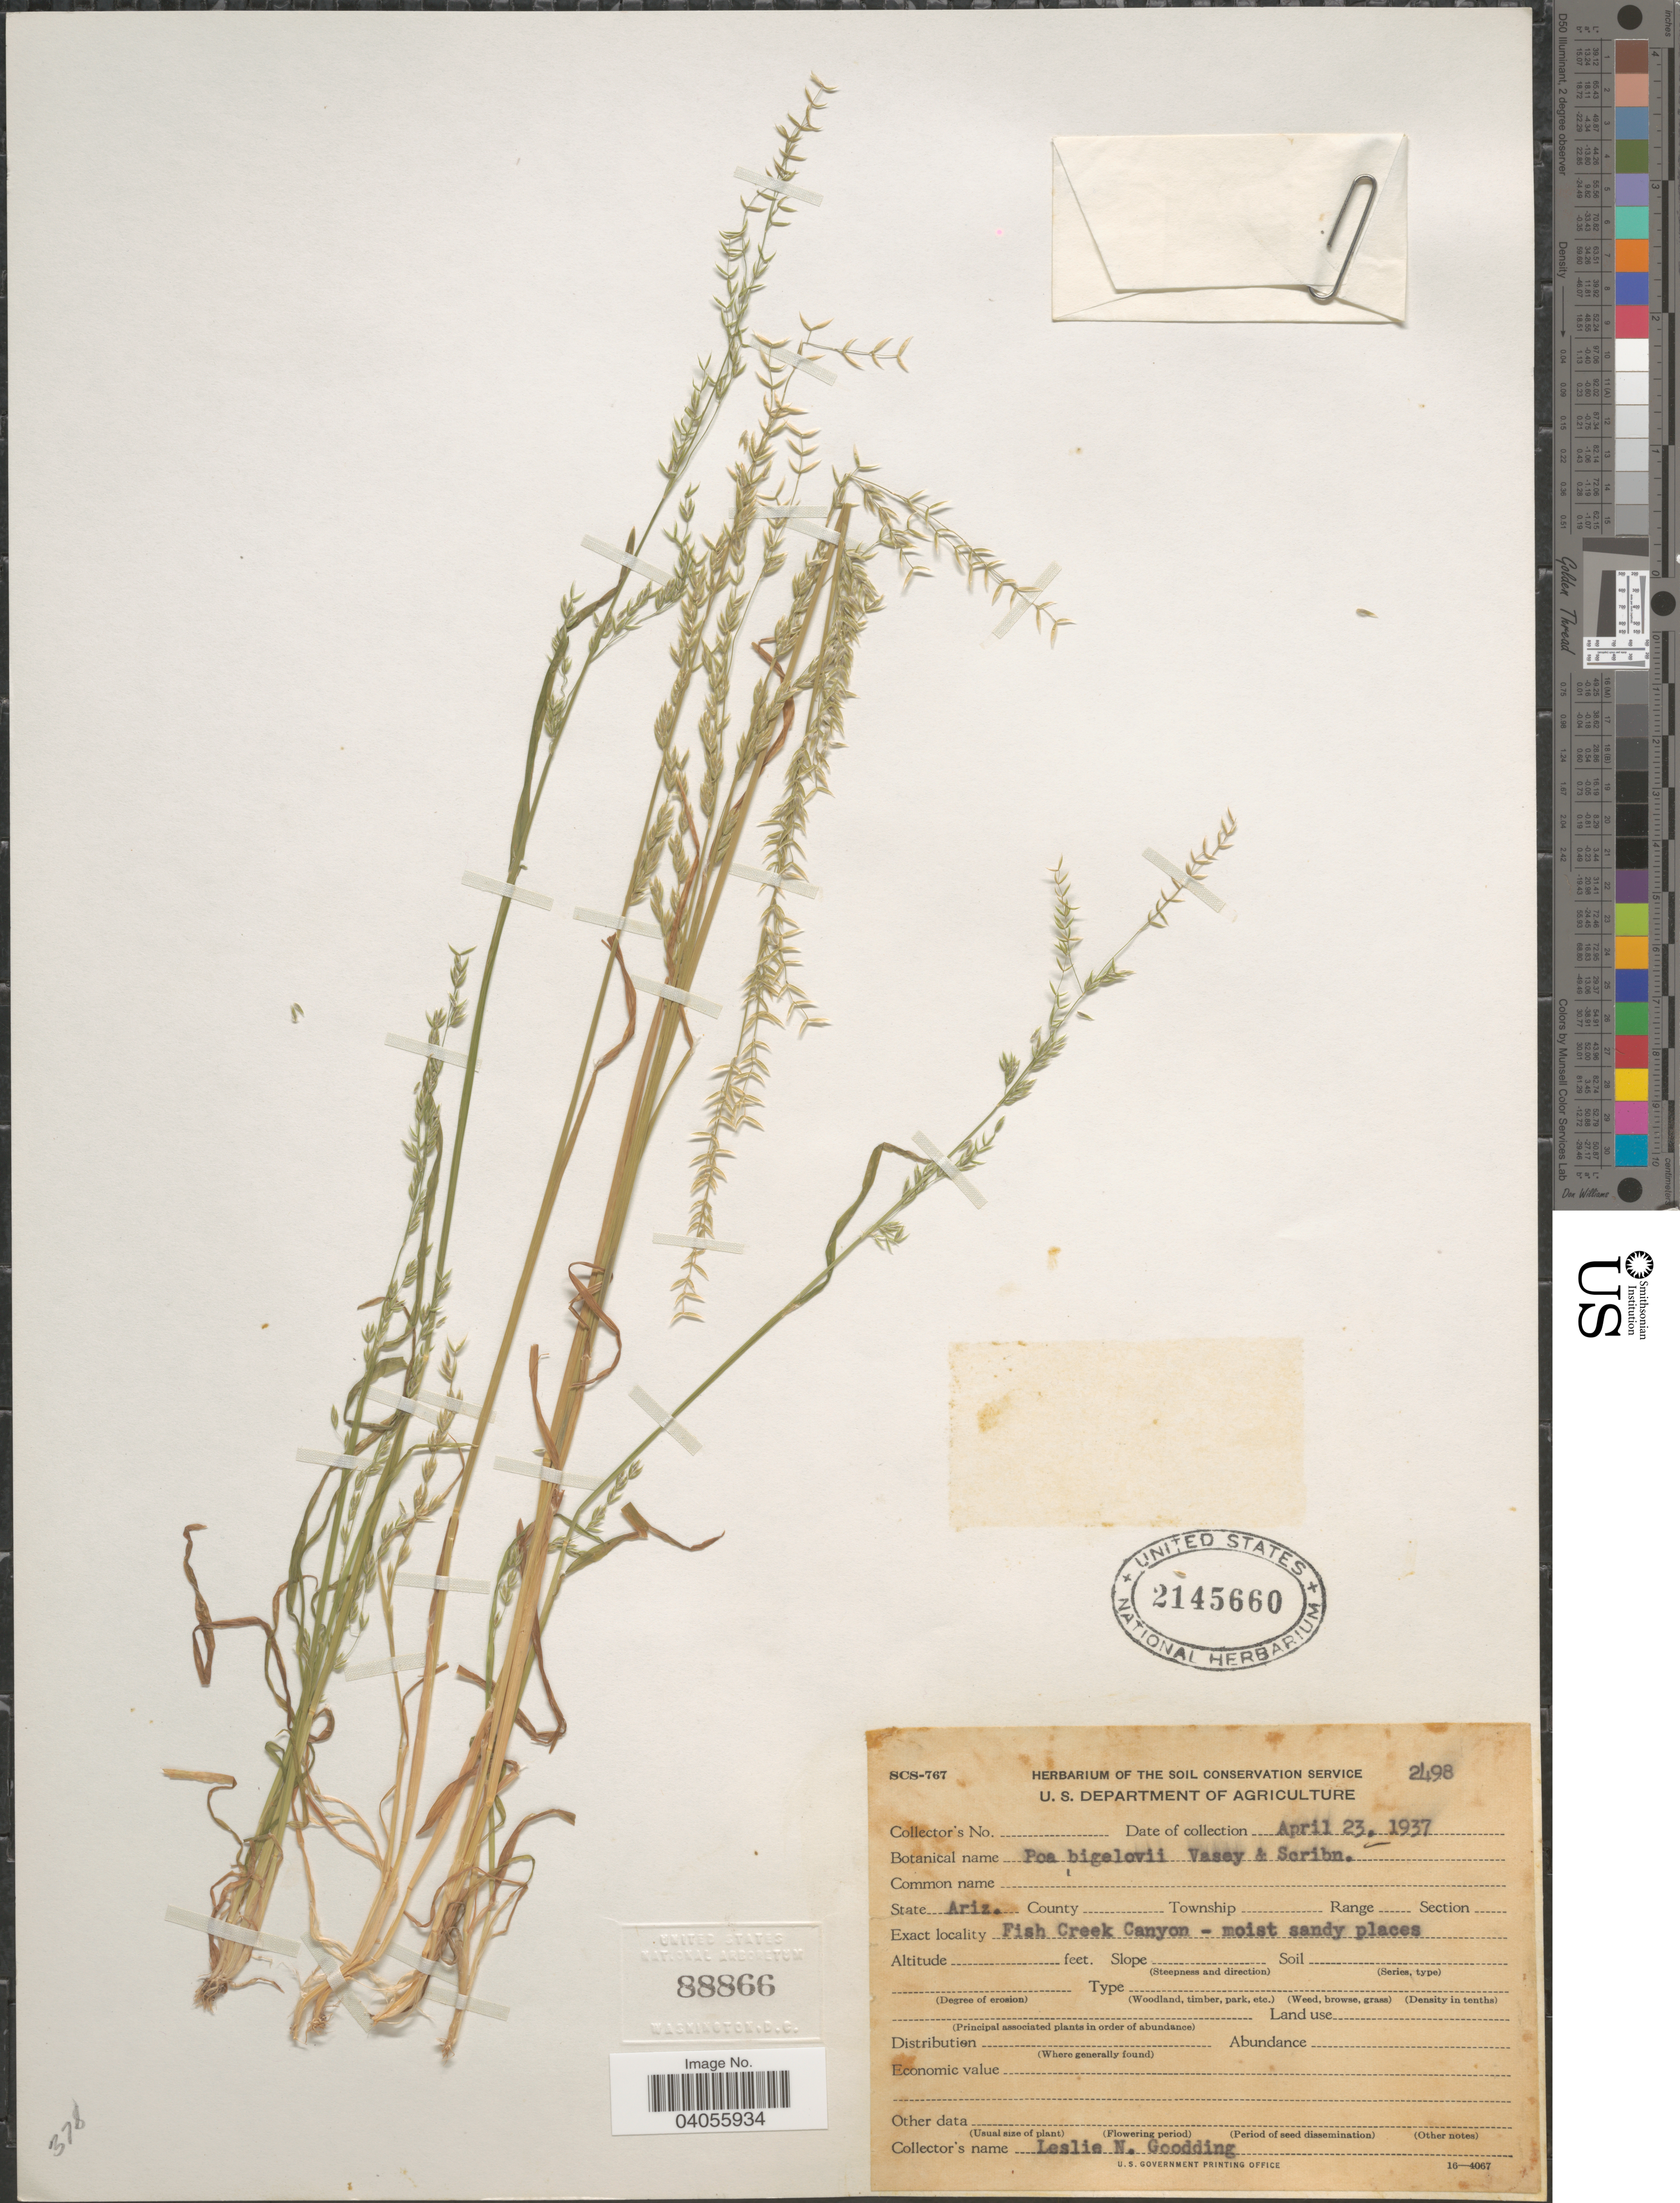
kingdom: Plantae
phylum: Tracheophyta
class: Liliopsida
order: Poales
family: Poaceae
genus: Poa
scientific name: Poa bigelovii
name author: Vasey & Scribn.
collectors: L. Gooding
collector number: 2498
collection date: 1937-04-23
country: United States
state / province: Arizona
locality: Fish Creek Canyon - moist sandy places.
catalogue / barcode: US 2145660